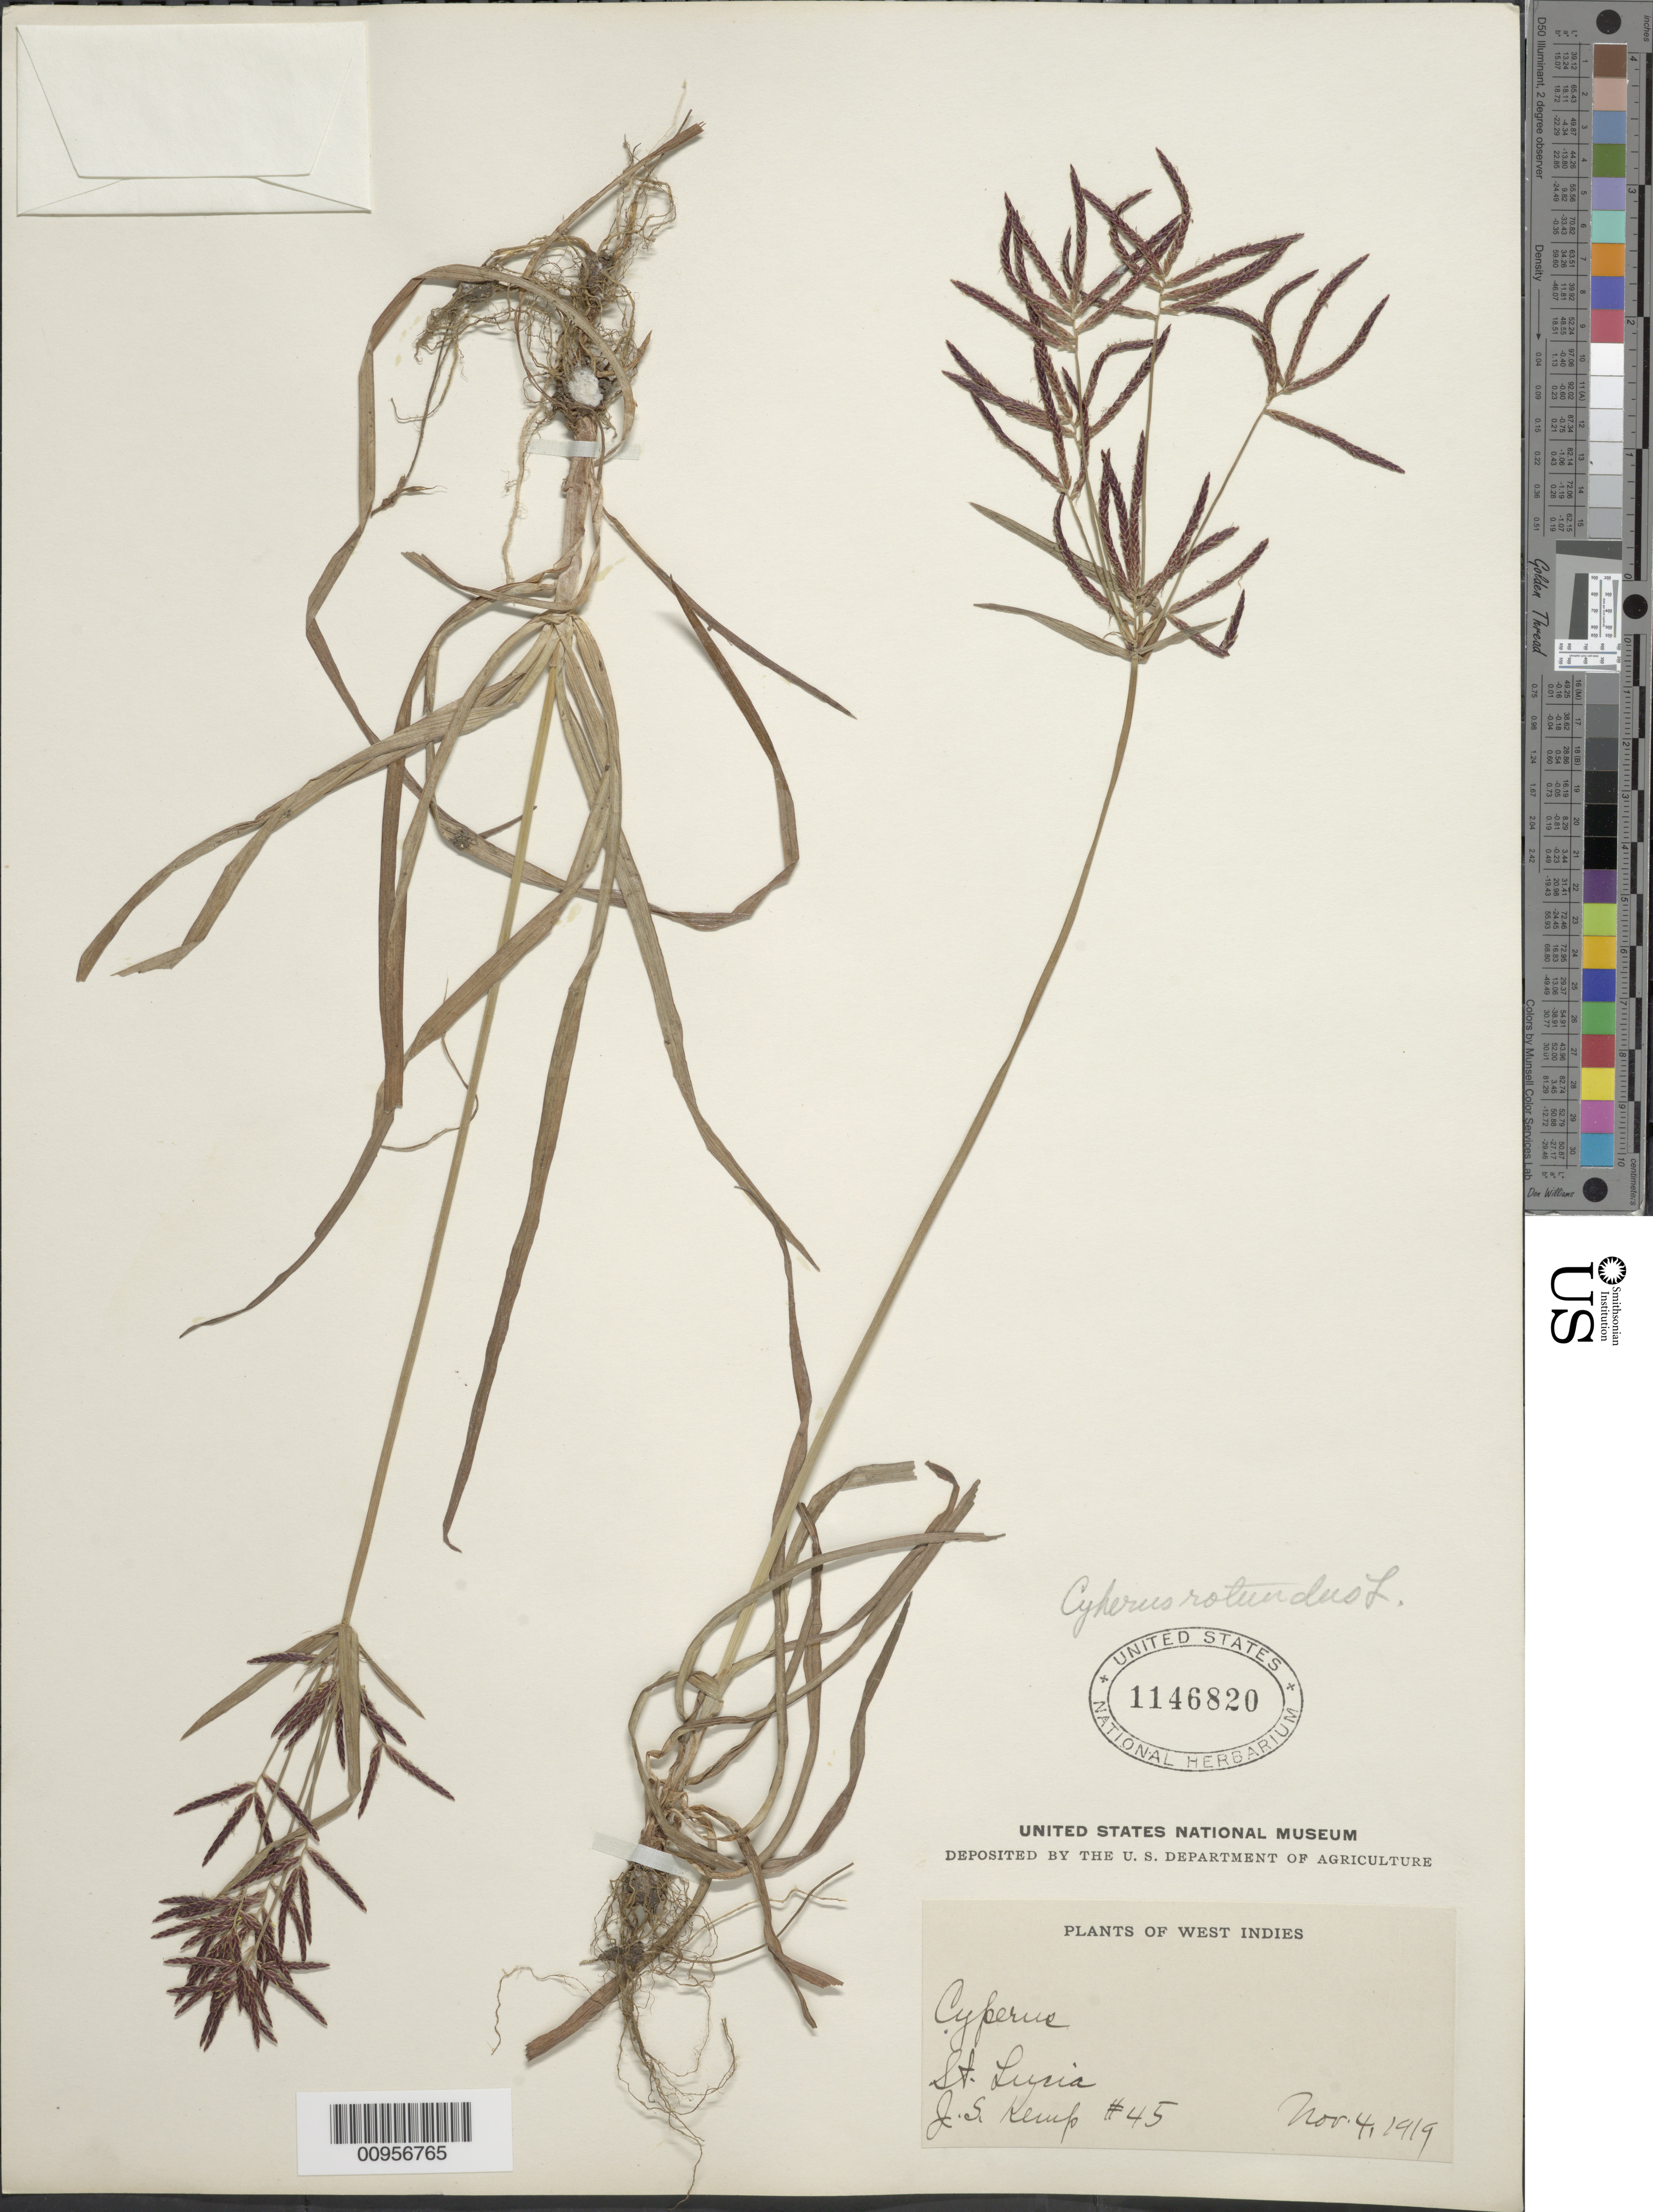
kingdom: Plantae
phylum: Tracheophyta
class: Liliopsida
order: Poales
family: Cyperaceae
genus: Cyperus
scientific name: Cyperus rotundus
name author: L.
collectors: J. Kemp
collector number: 45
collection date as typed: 04 Nov 1919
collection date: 1919-11-04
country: St. Lucia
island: St. Lucia I.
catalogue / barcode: US 1146820